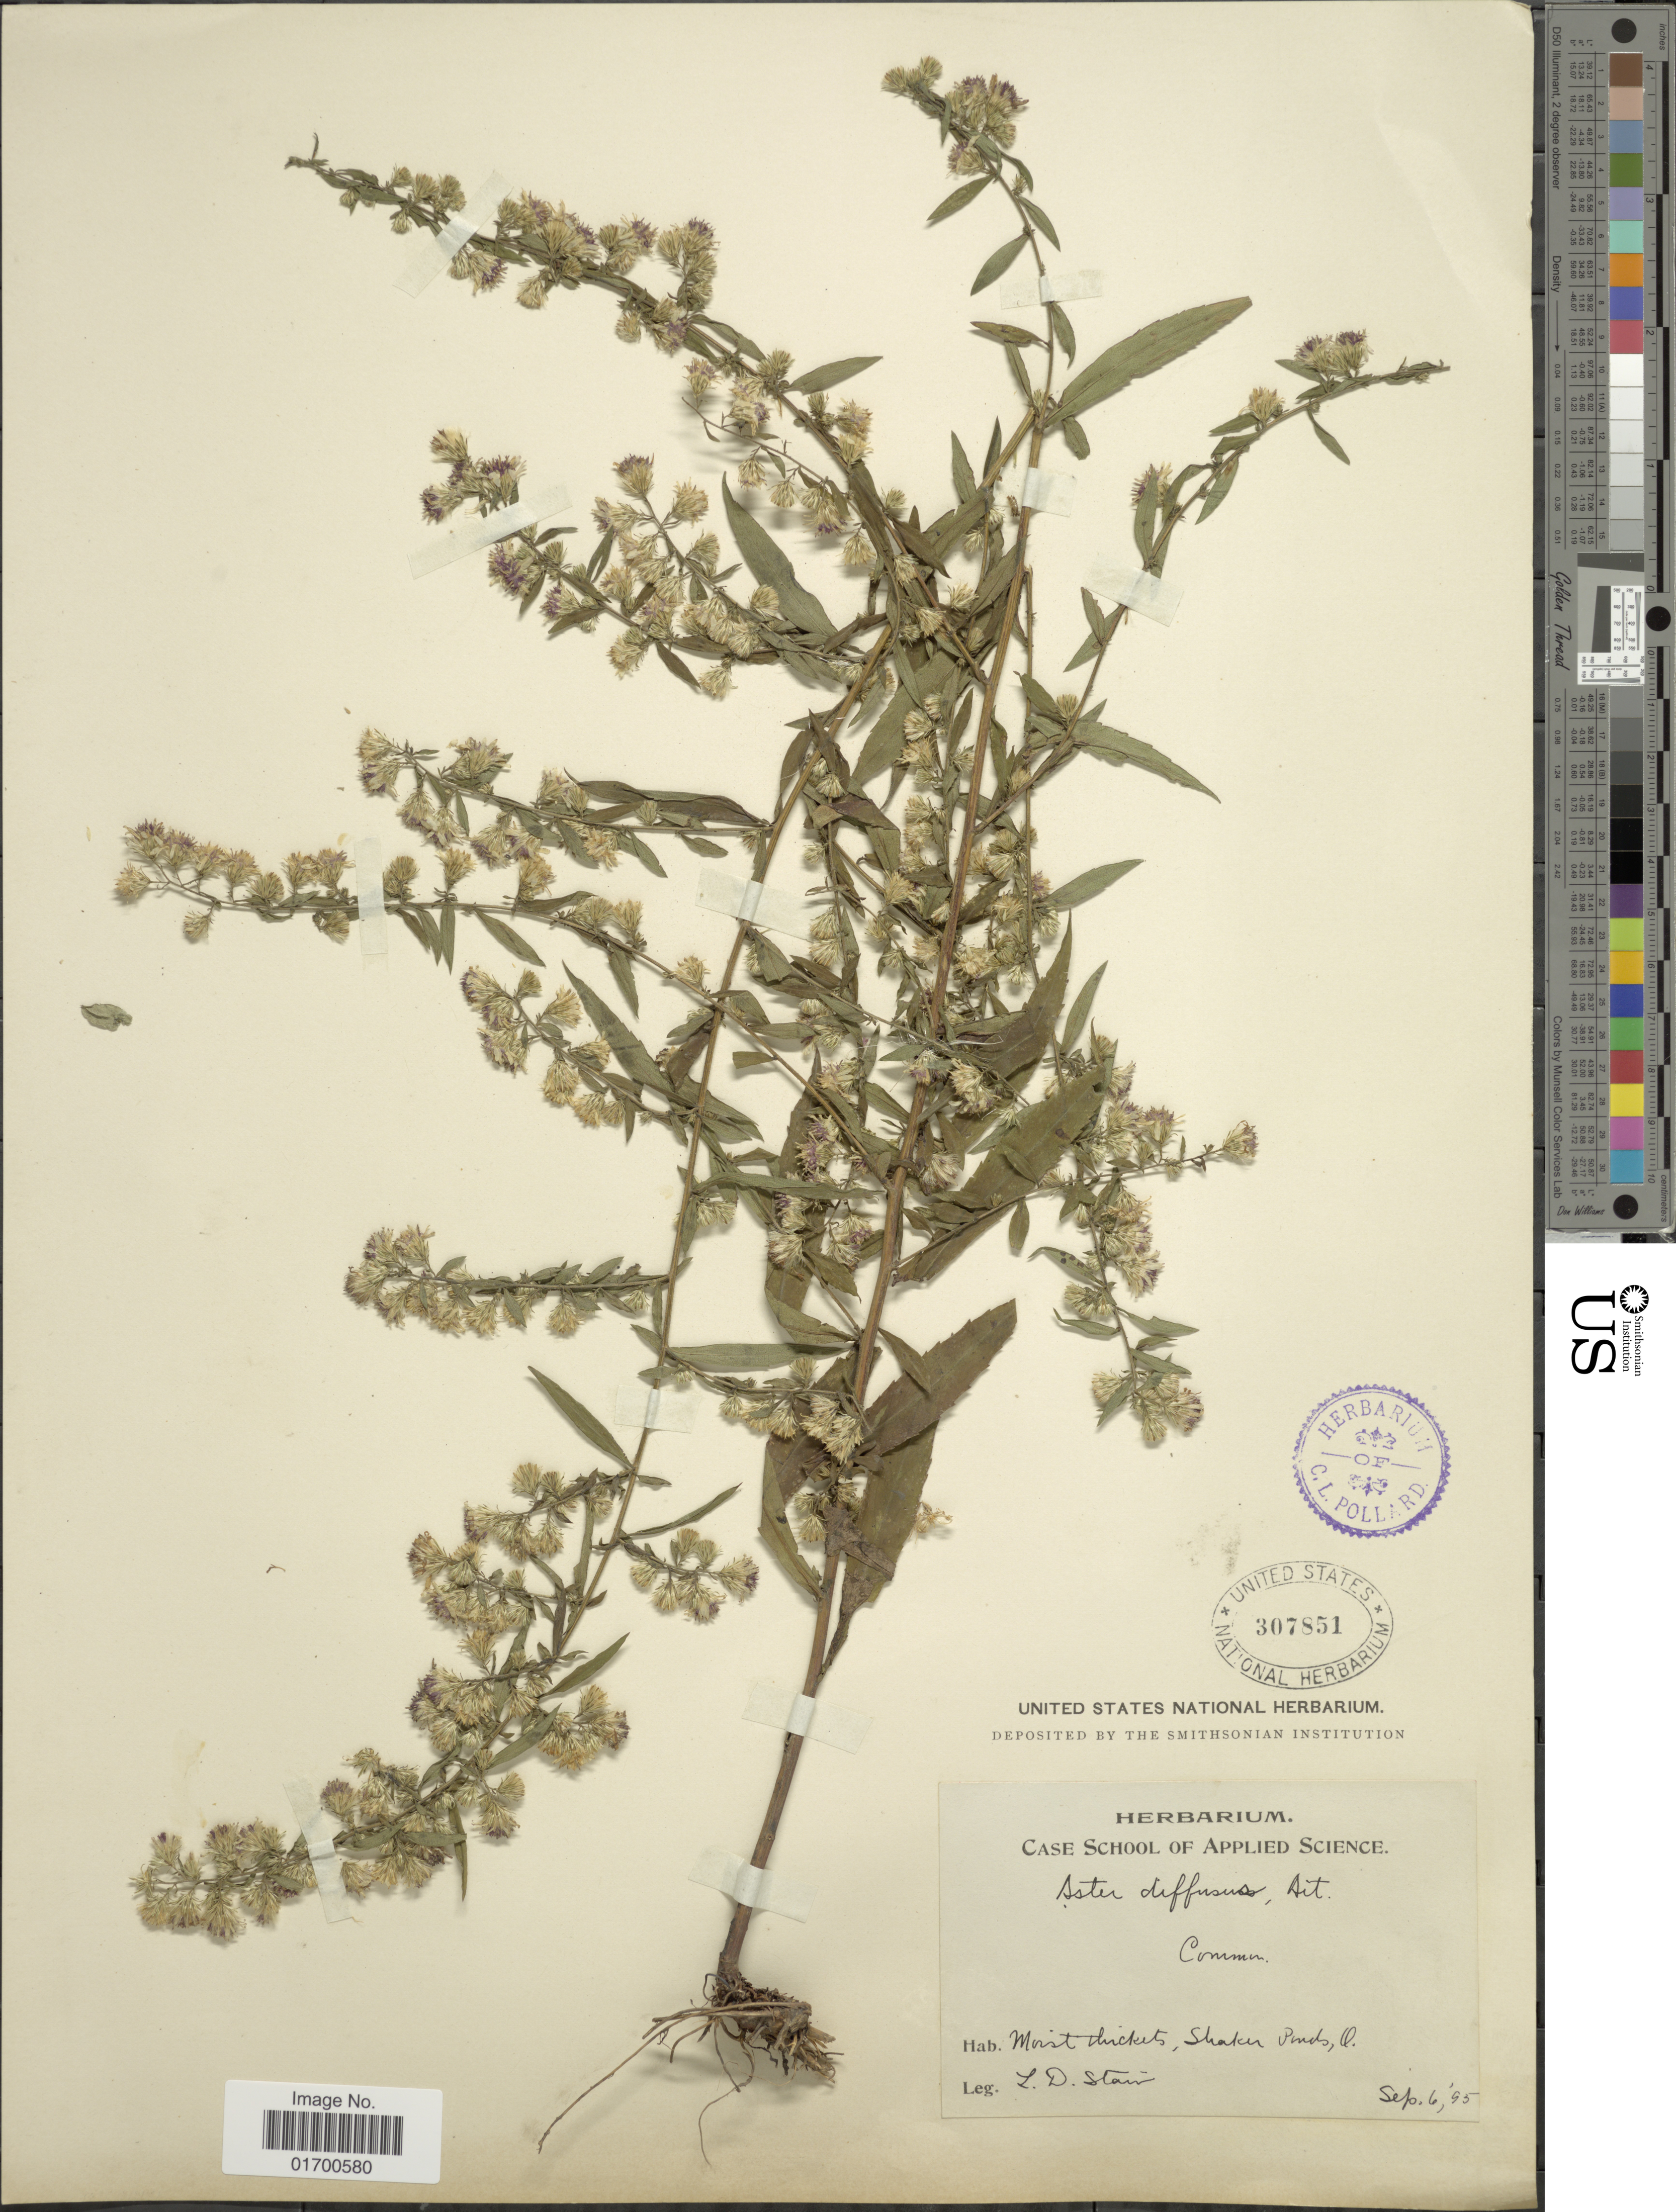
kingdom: Plantae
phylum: Tracheophyta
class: Magnoliopsida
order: Asterales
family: Asteraceae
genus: Symphyotrichum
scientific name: Symphyotrichum lateriflorum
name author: (L.) Á. Löve & D. Löve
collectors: L. Stain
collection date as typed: Transcribed d/m/y: 6/9/95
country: United States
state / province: Ohio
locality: Moist thickets, Shaker Ponds, O.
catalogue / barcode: US 307851